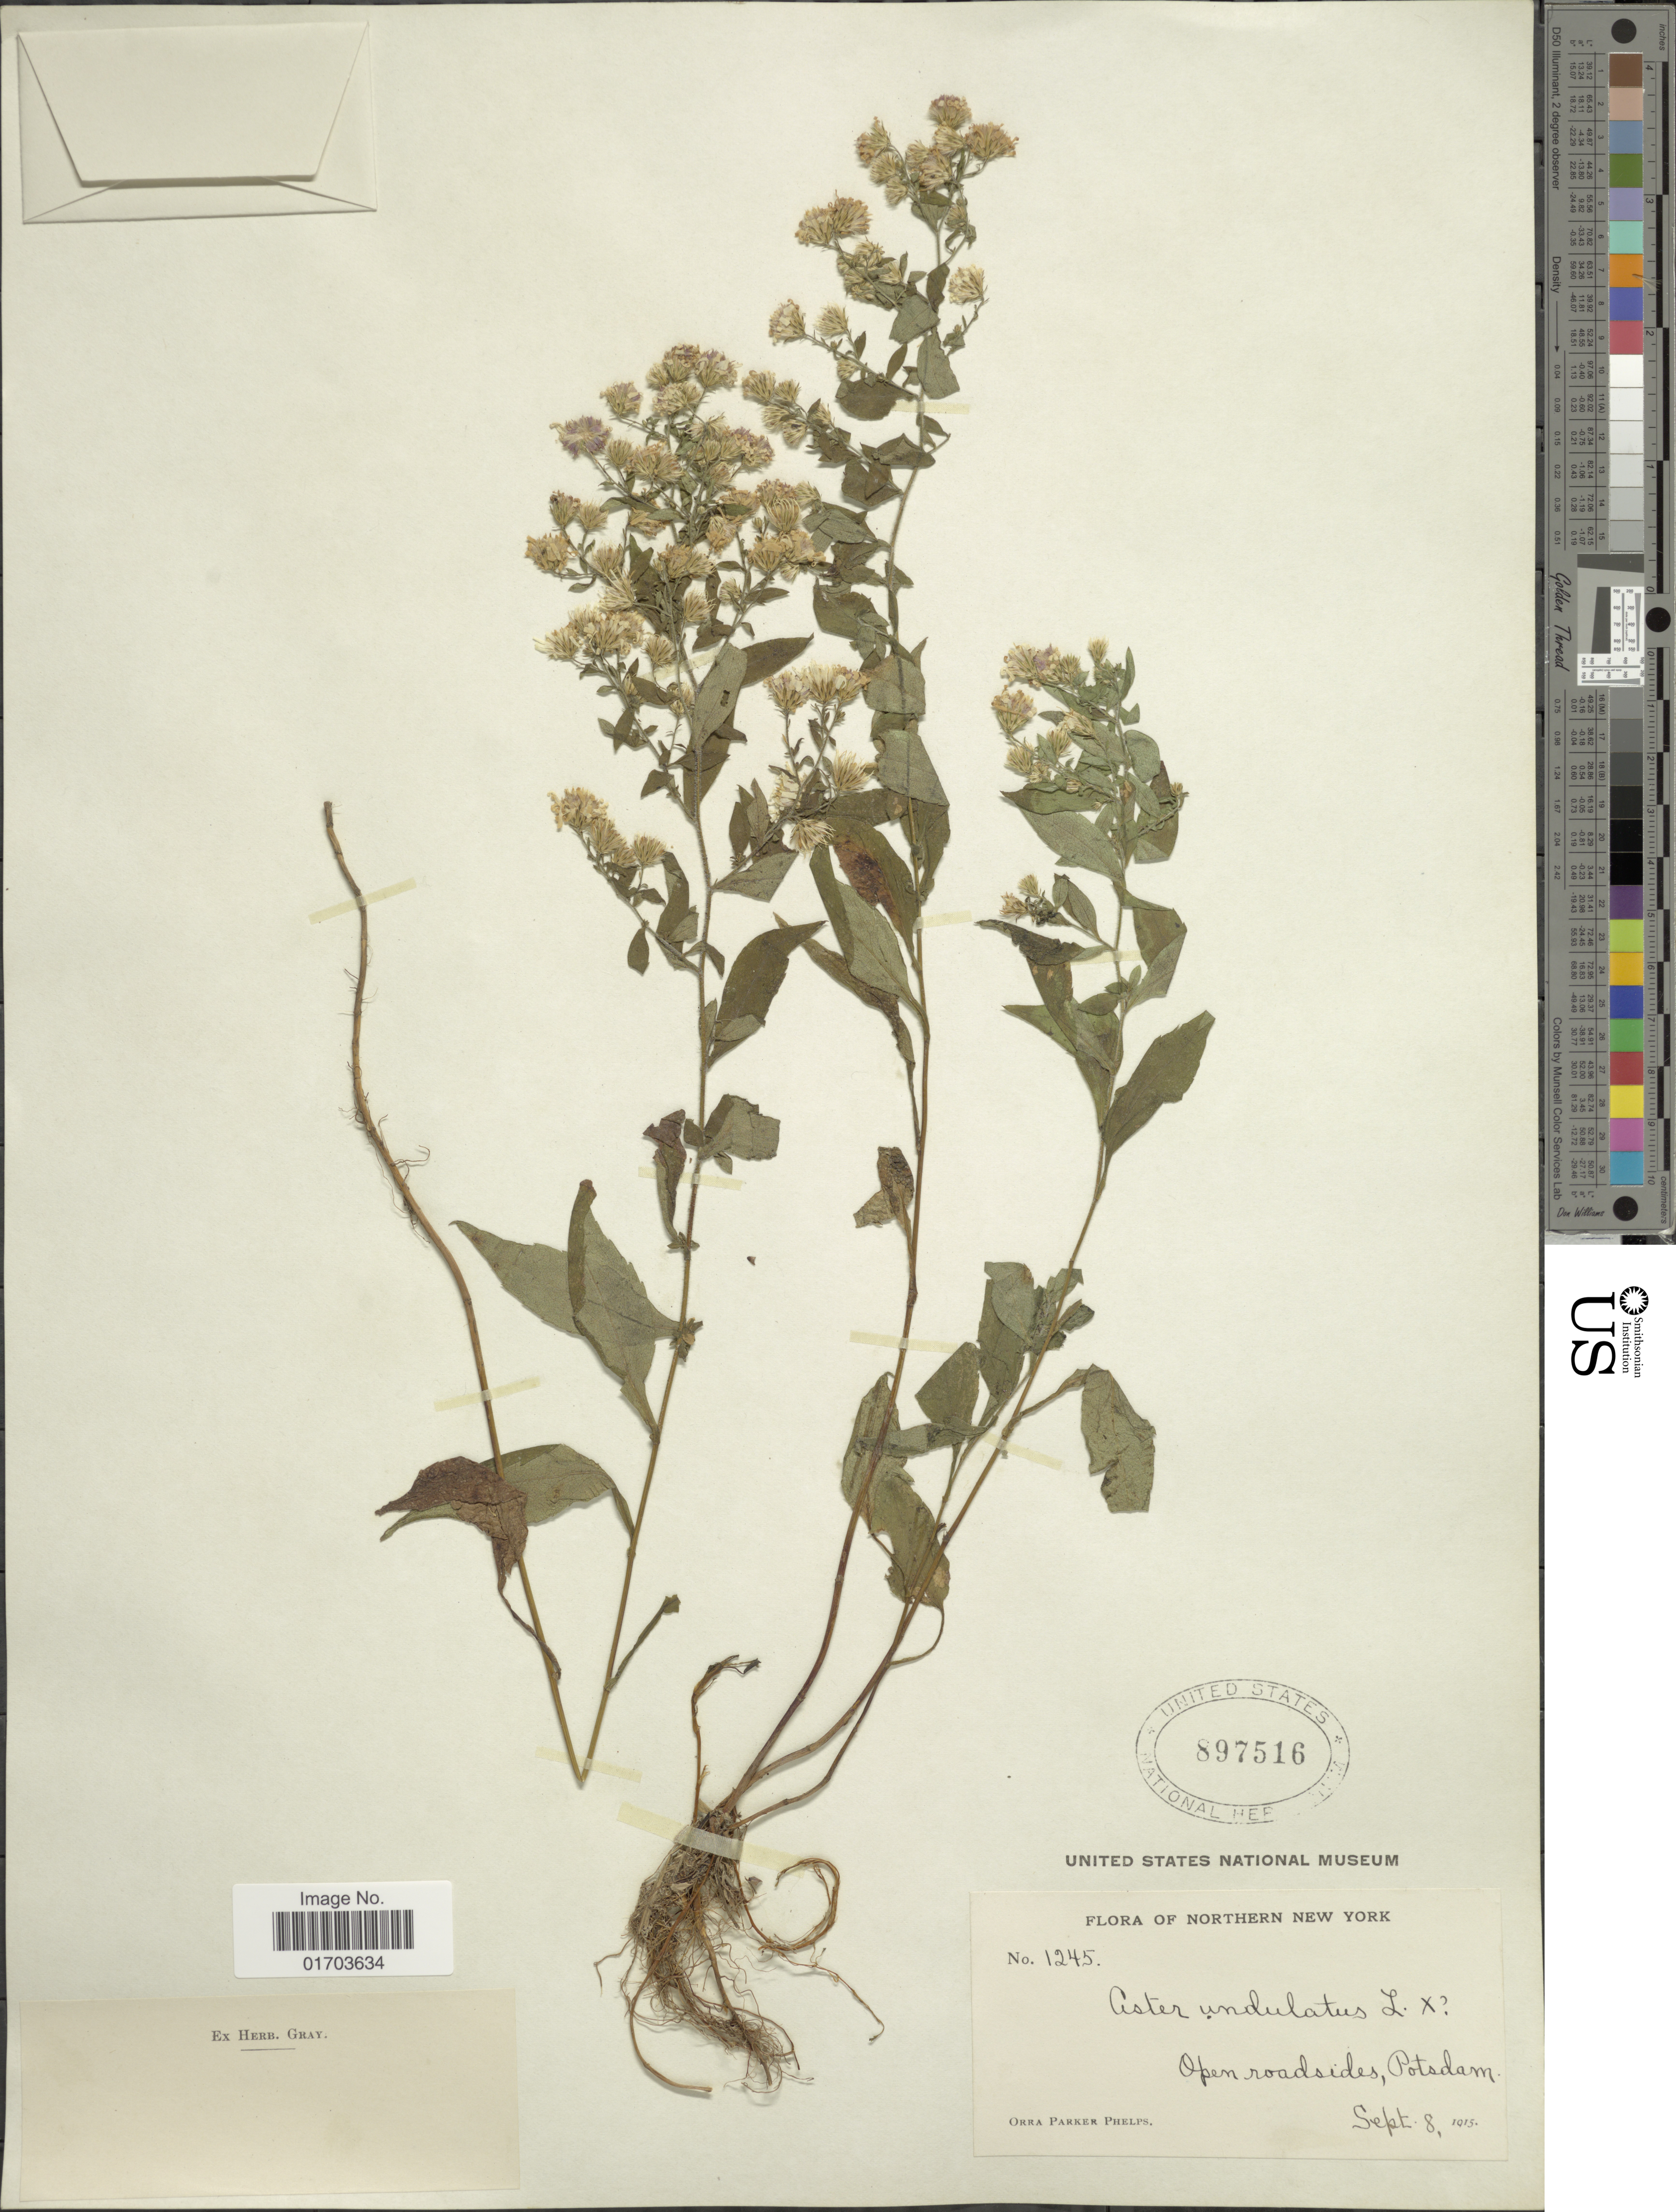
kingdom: Plantae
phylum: Tracheophyta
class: Magnoliopsida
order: Asterales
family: Asteraceae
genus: Symphyotrichum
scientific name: Symphyotrichum undulatum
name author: (L.) G.L. Nesom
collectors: O. P. Phelps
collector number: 1245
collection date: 1915-09-08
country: United States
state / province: New York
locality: Northern New York. Open roadsides, Potsdam.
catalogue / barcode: US 897516